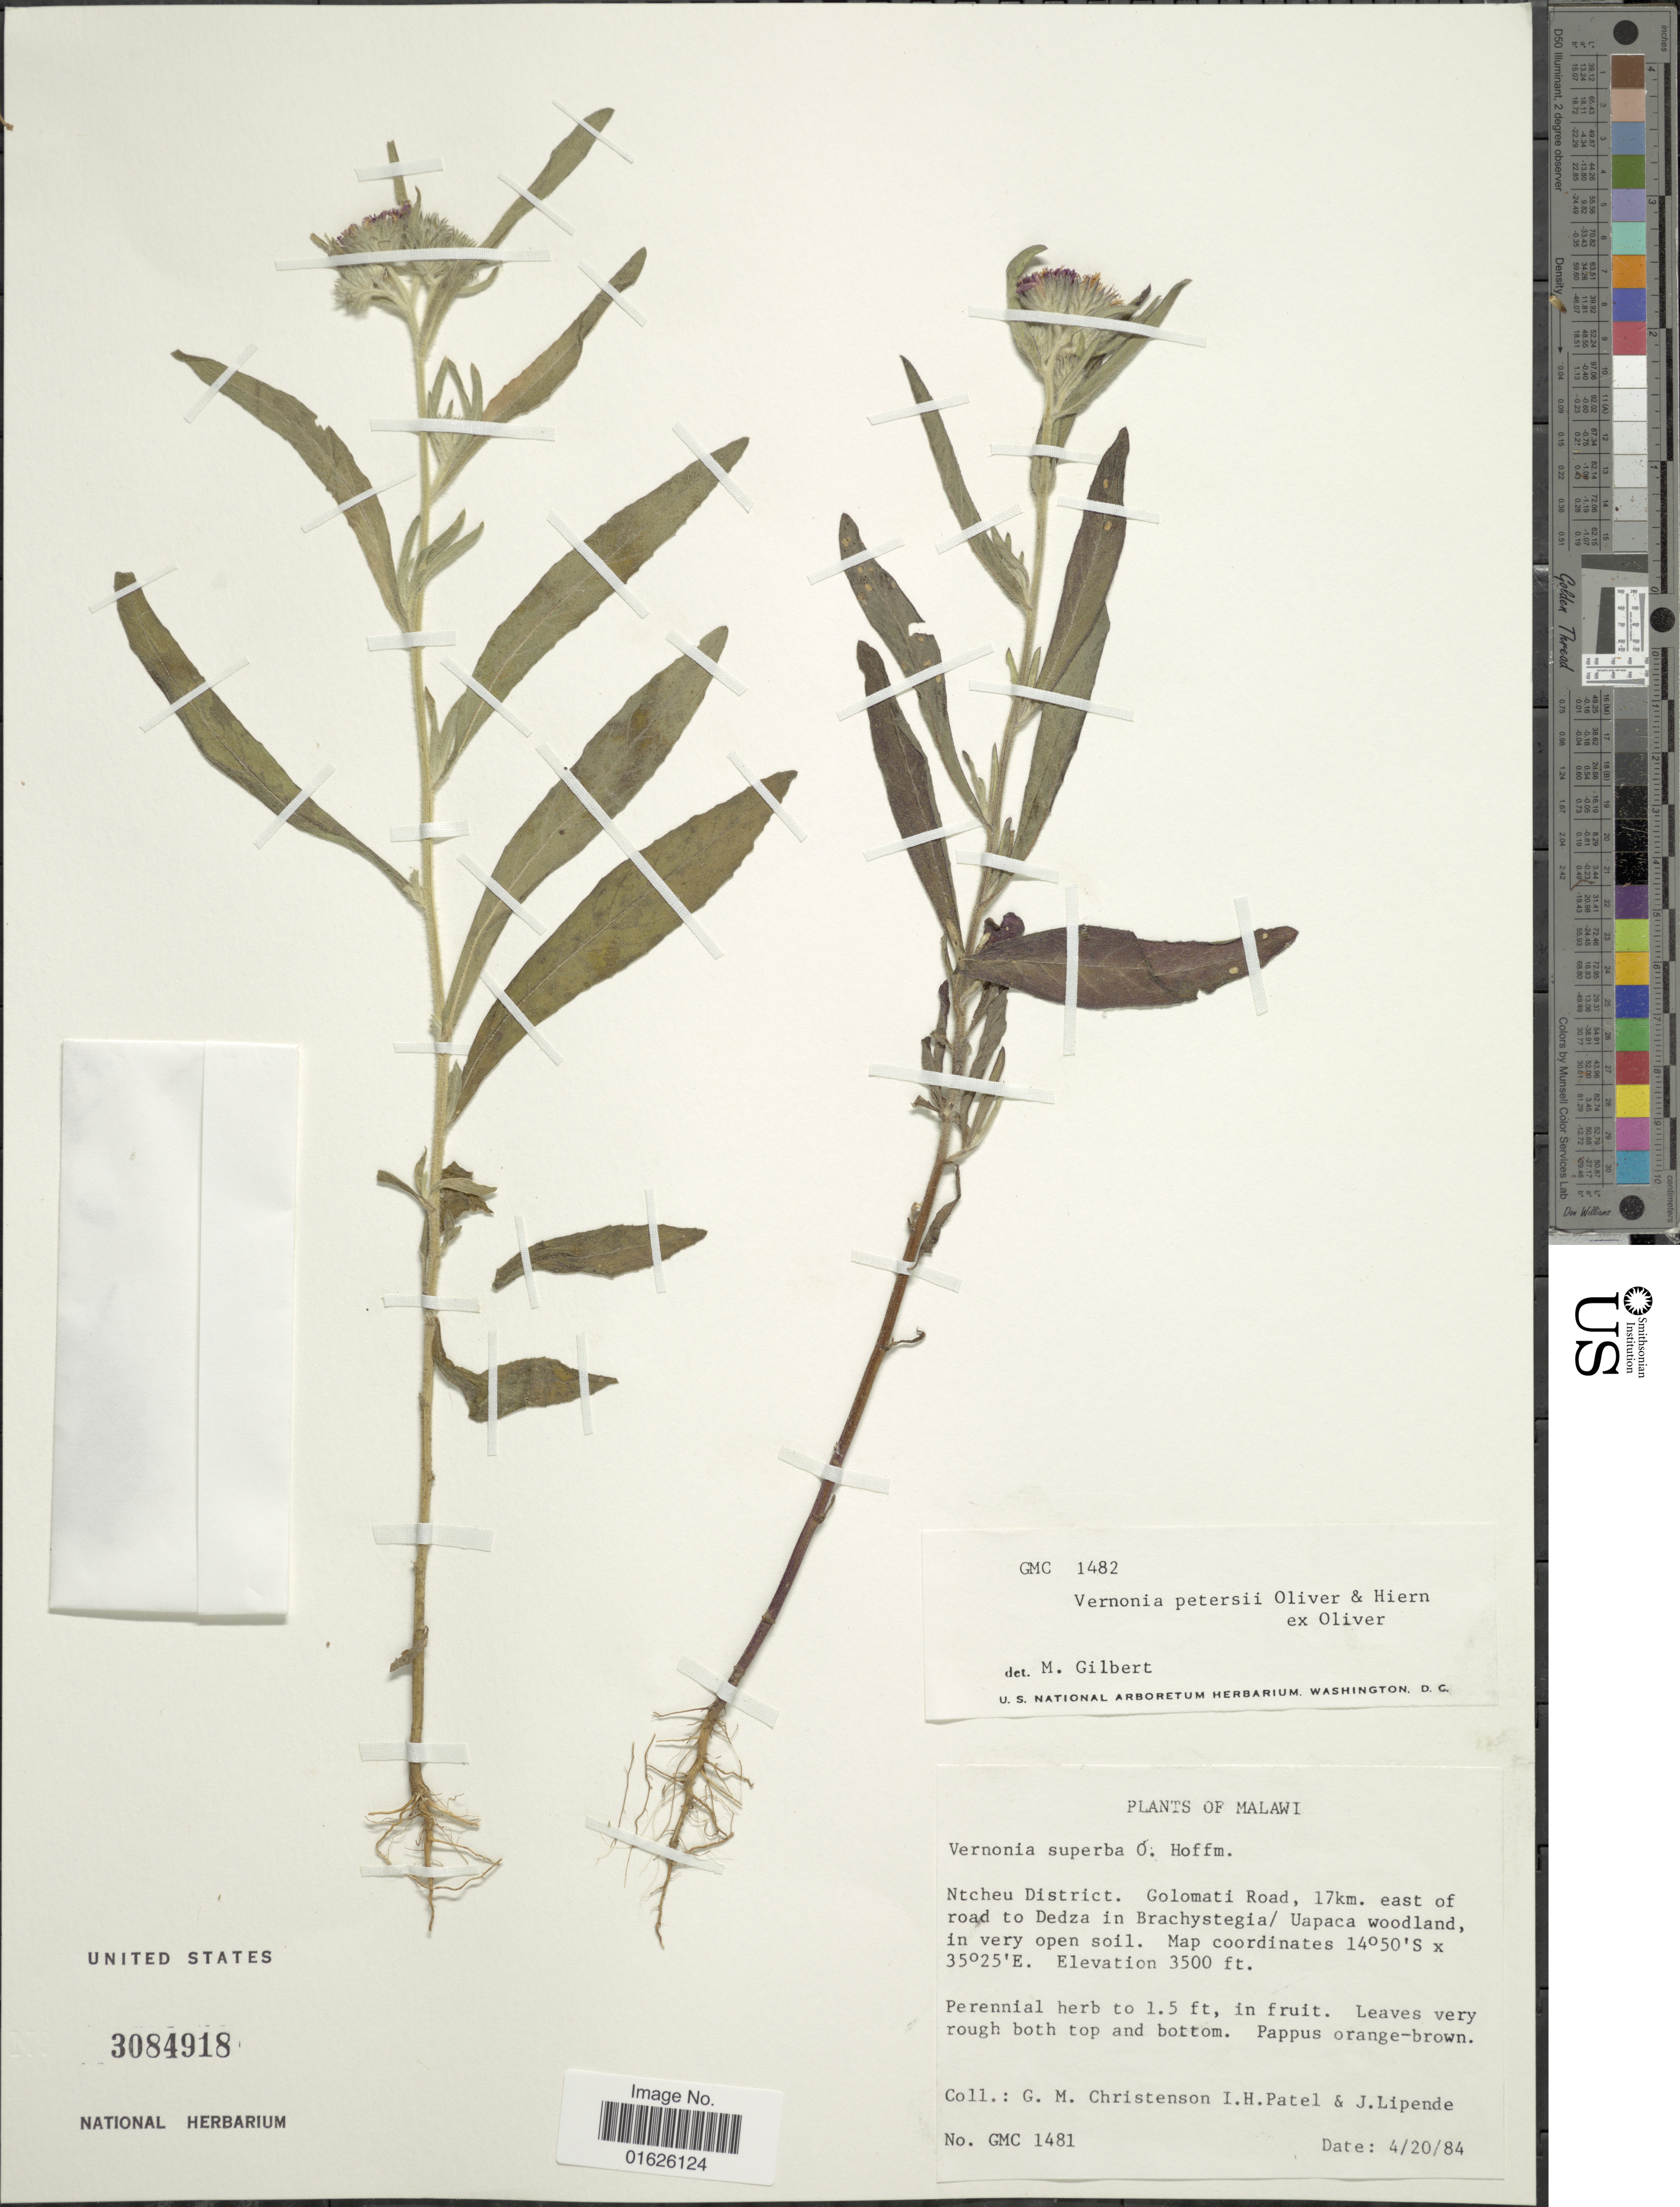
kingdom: Plantae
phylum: Tracheophyta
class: Magnoliopsida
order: Asterales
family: Asteraceae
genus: Vernoniastrum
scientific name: Vernoniastrum latifolium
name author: (Steetz) H. Rob.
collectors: G. Christenson, I. Patel & J. Lipende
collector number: GMC 1481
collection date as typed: Transcribed d/m/y: 20/4/84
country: Malawi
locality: Ntcheu District, Golomati Road 17 km east of road to Dedza in Brachystegia/ Uapaca woodland.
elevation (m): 1067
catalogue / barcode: US 3084918